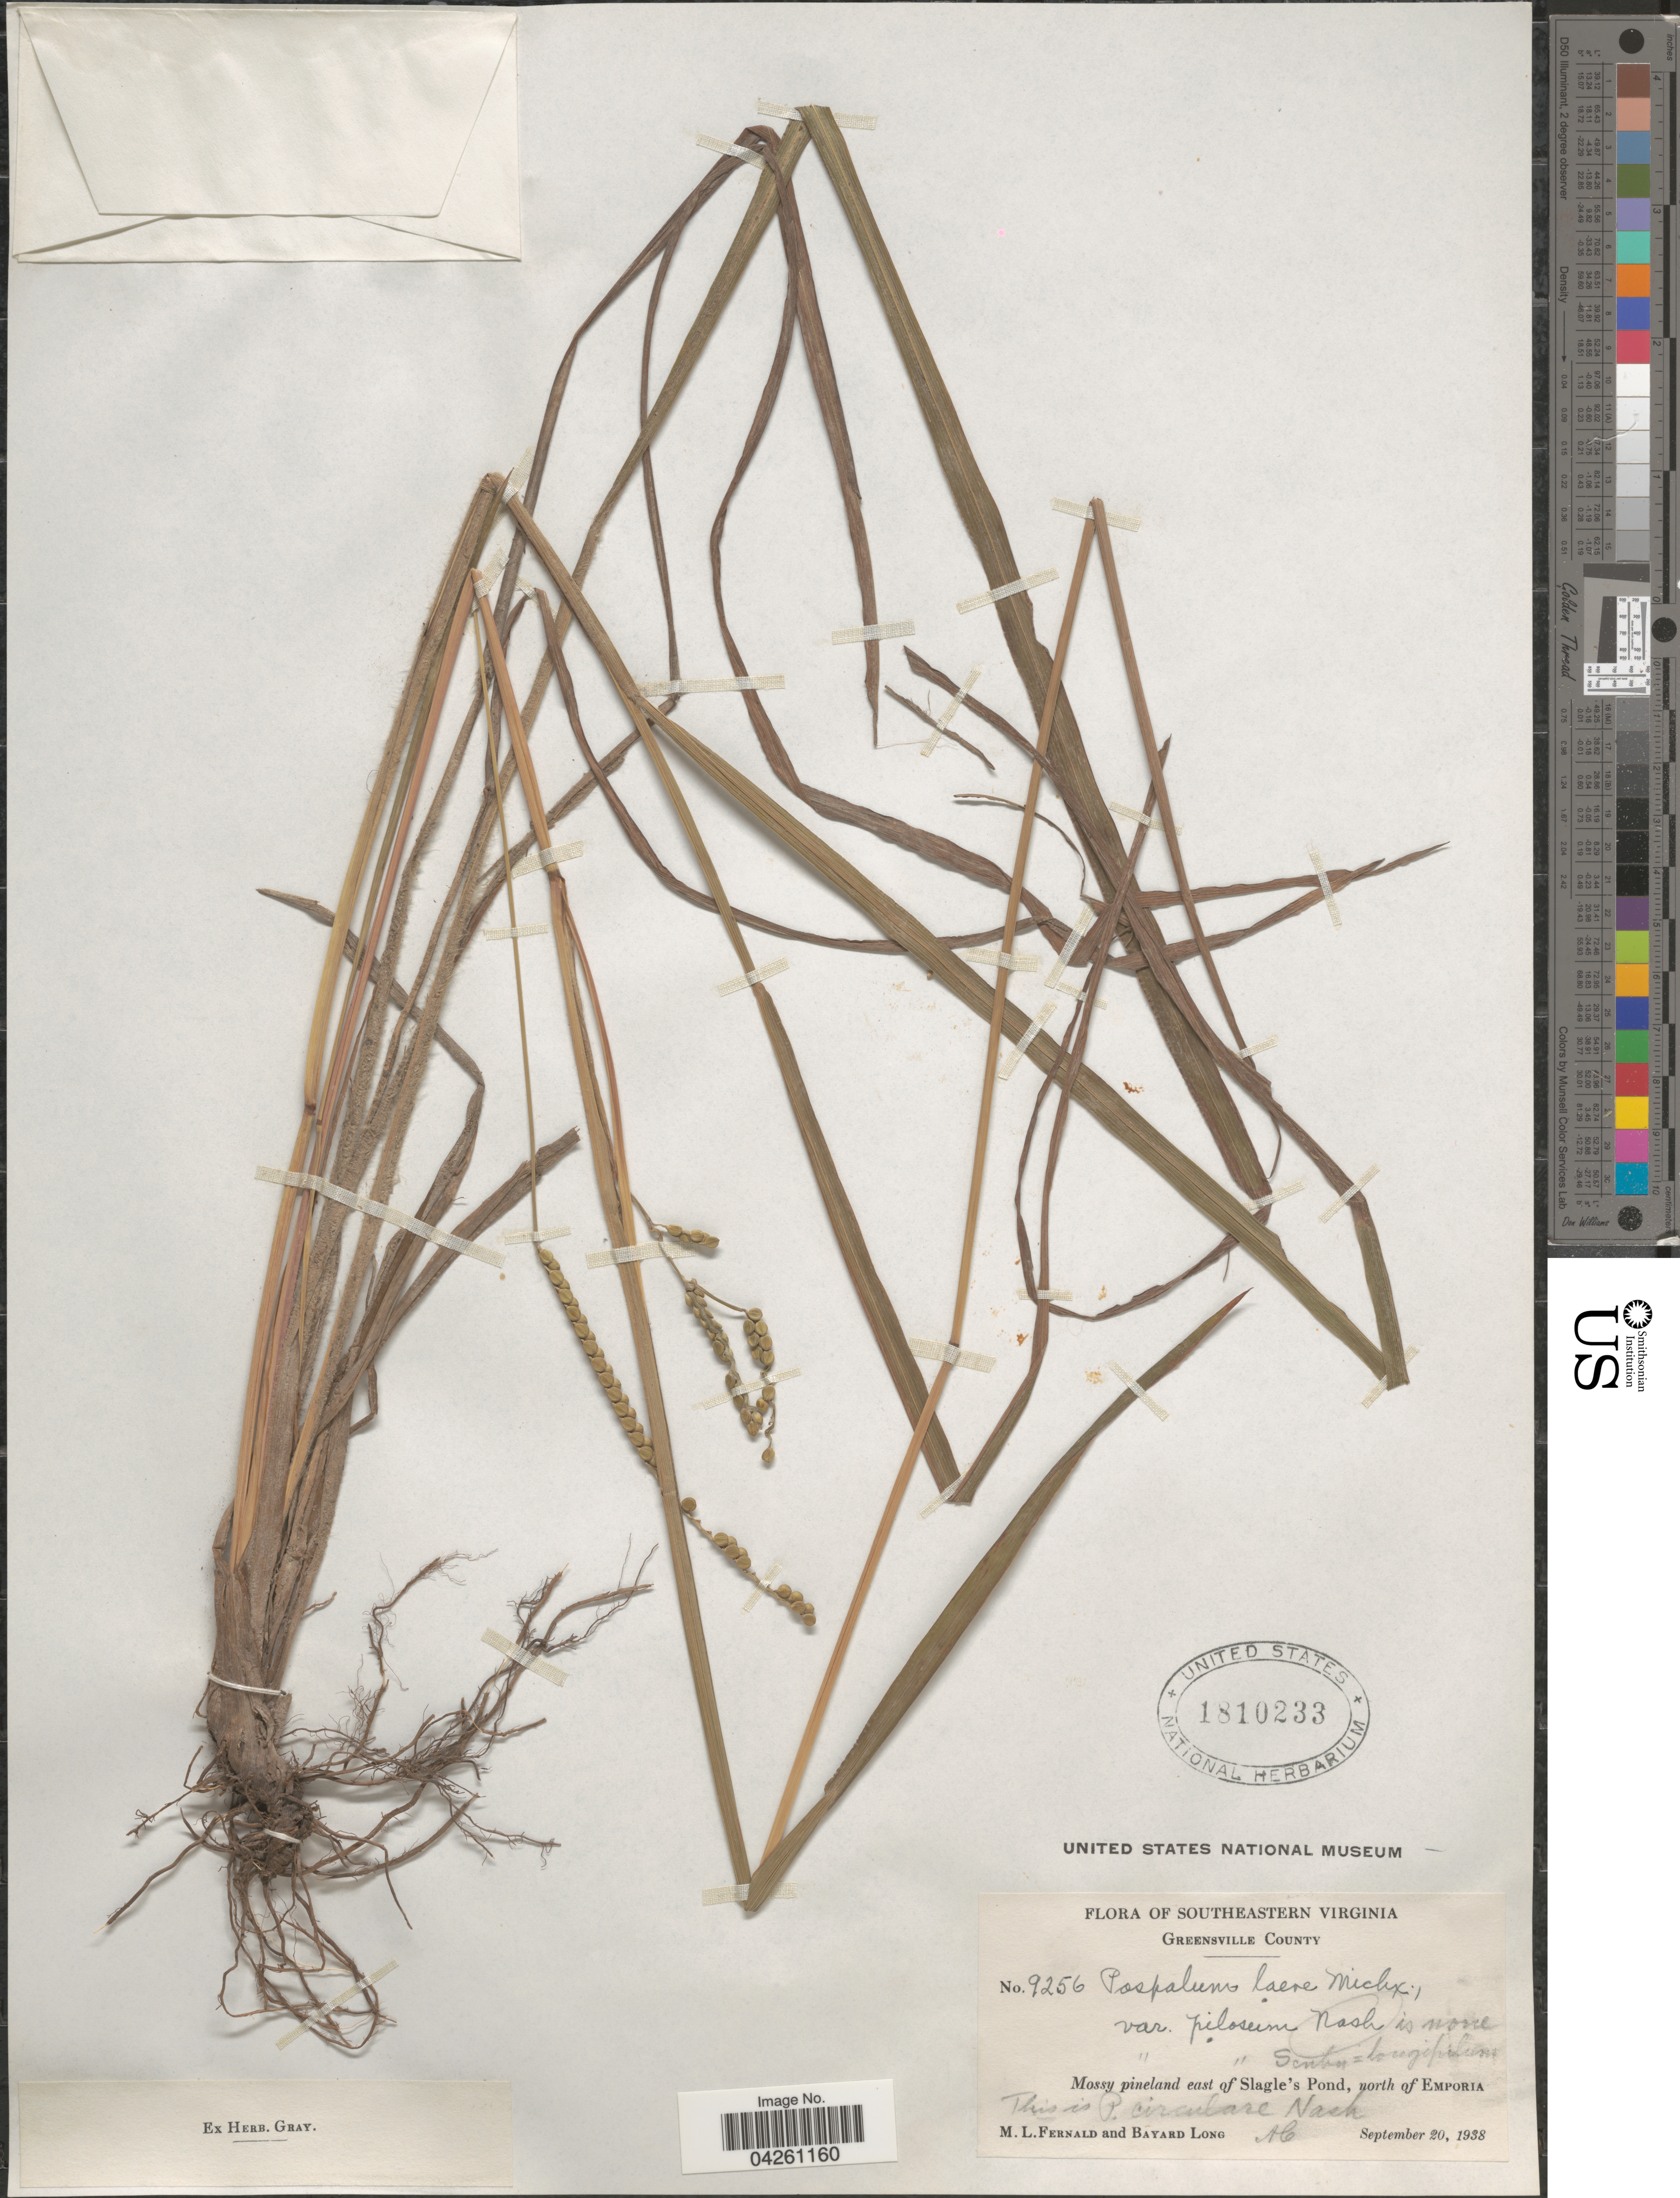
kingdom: Plantae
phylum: Tracheophyta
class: Liliopsida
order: Poales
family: Poaceae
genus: Paspalum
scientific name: Paspalum circulare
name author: Nash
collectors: M. L. Fernald & B. Long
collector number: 9256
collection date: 1938-09-20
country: United States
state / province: Virginia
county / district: Greensville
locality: Southeastern Virginia. Greensville County. Mossy pineland east of Slagle's Pond, north of Emporia.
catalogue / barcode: US 1810233